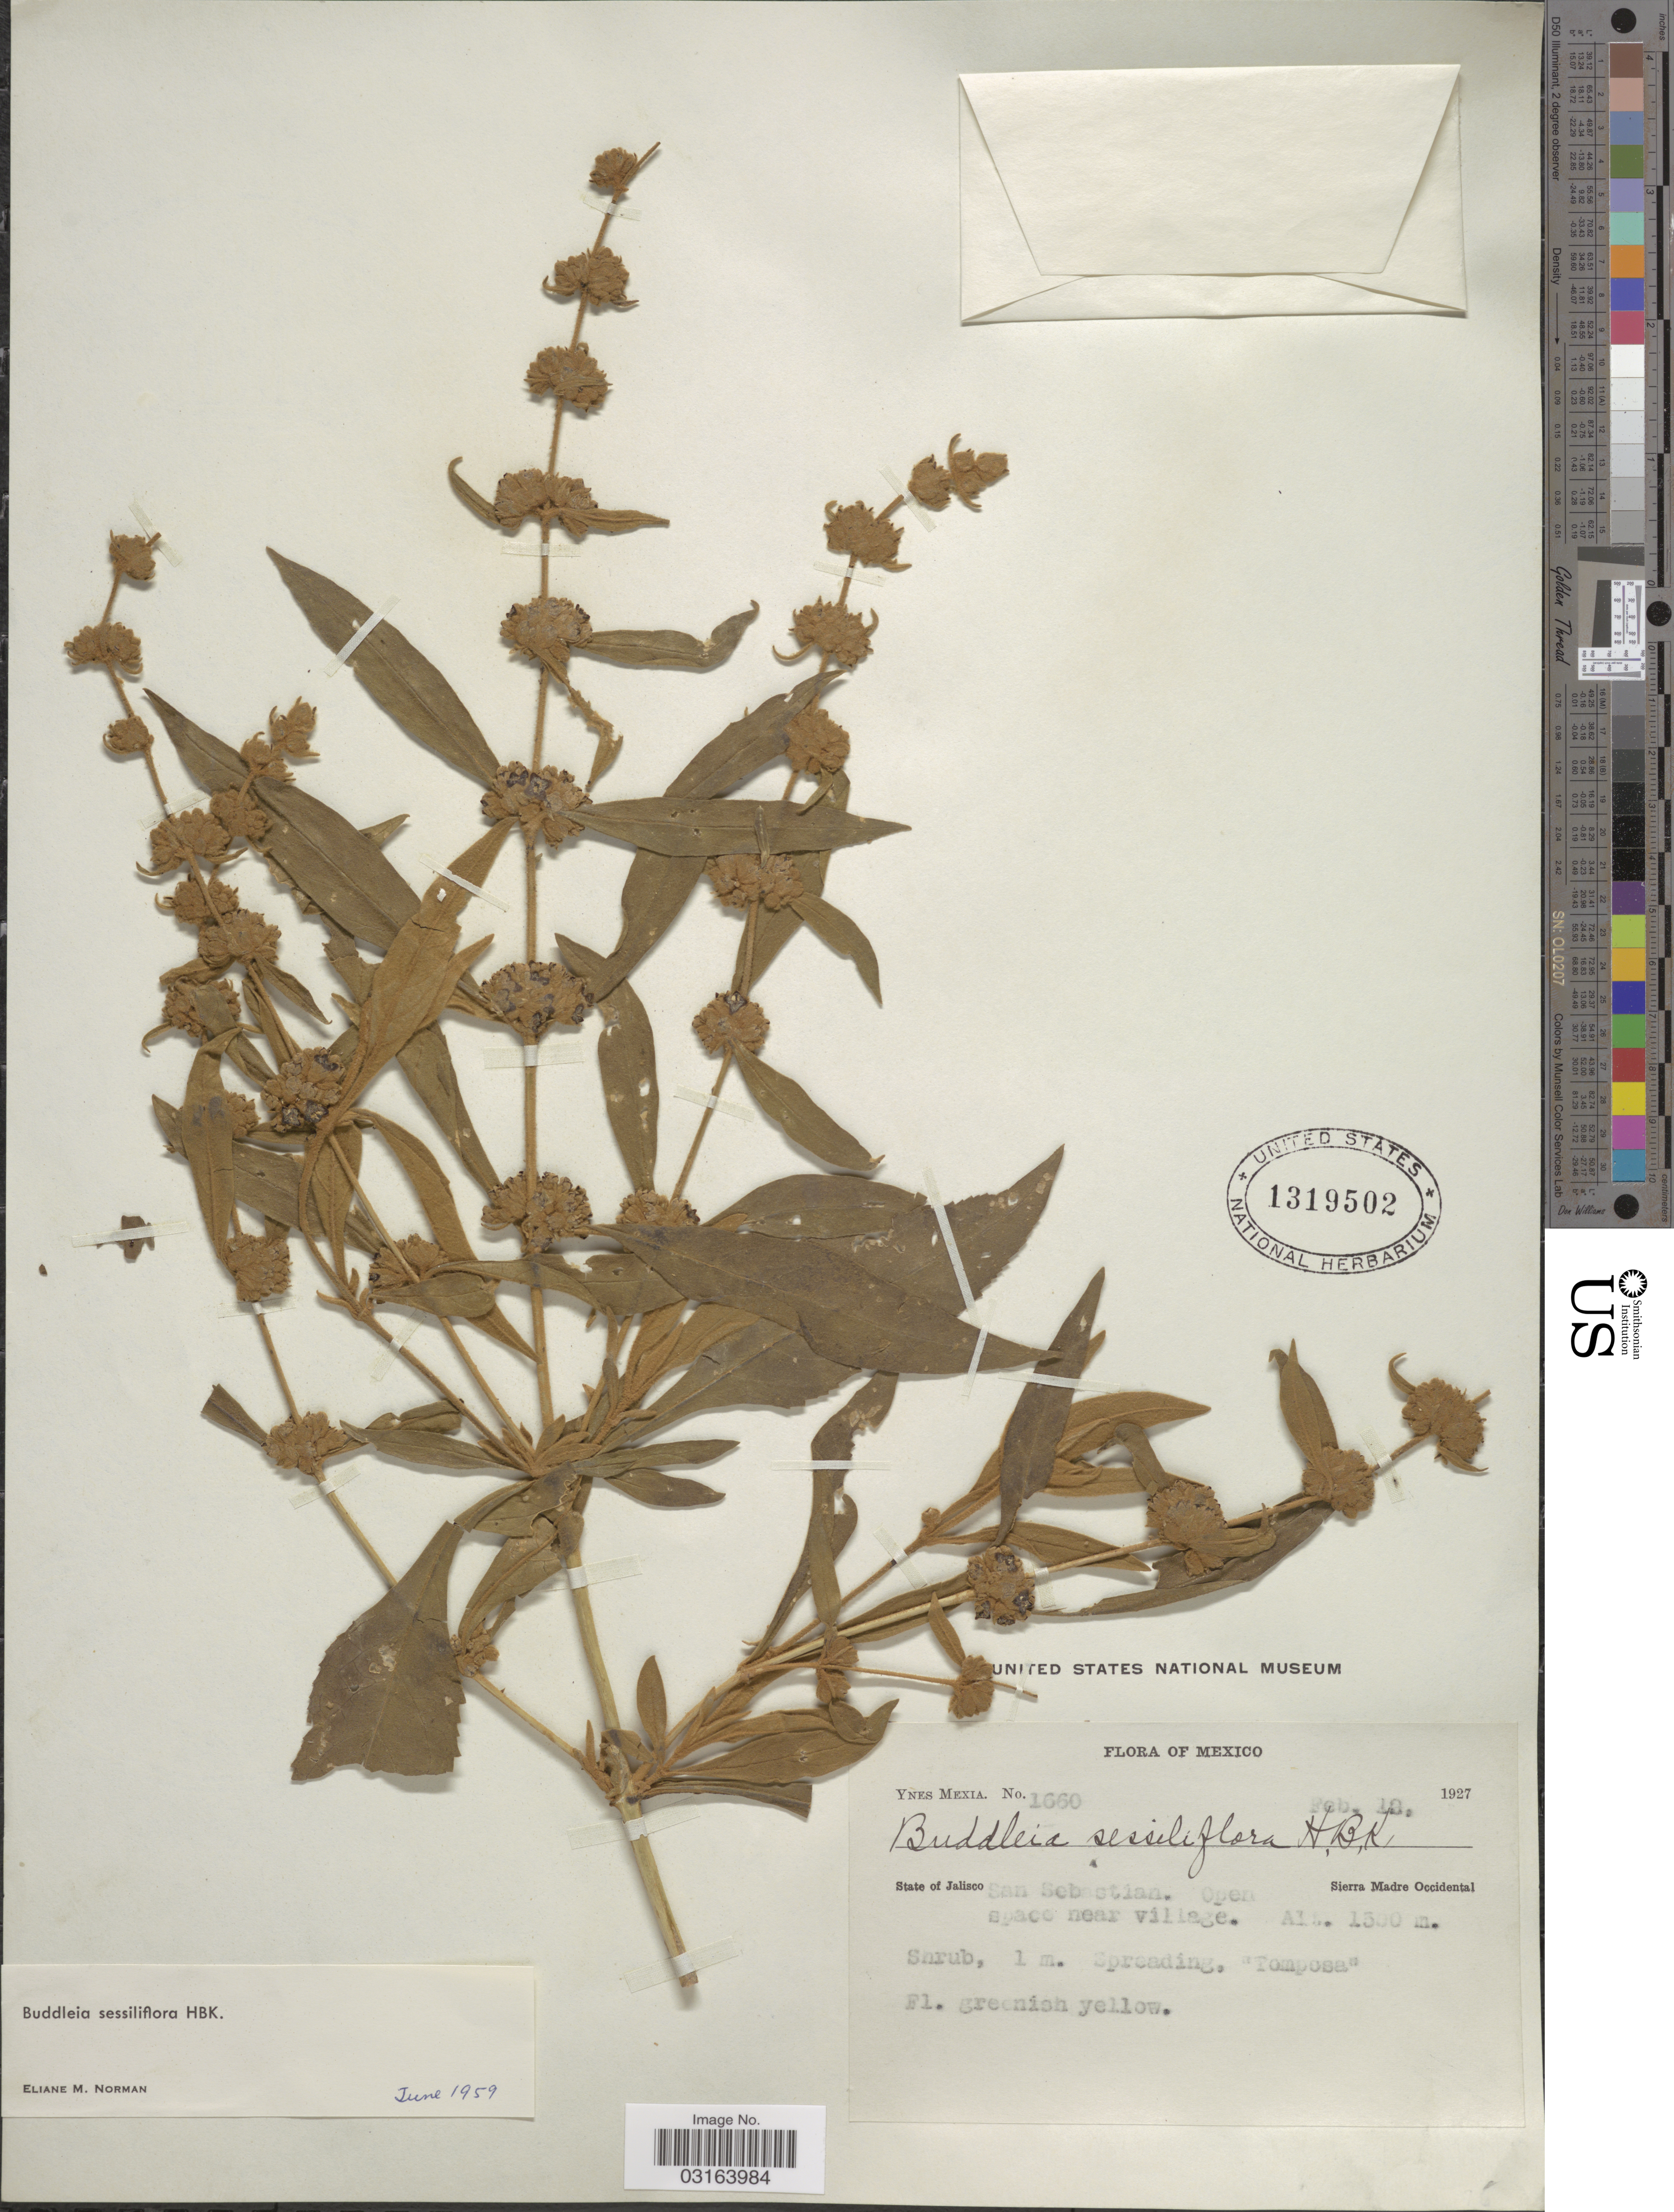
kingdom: Plantae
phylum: Tracheophyta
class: Magnoliopsida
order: Lamiales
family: Scrophulariaceae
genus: Buddleja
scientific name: Buddleja sessiliflora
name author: Kunth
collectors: Y. Mexia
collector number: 1660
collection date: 1927-02-12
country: Mexico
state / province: Jalisco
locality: San Sebastian. Open space near village. Sierra Madre Occidental.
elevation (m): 1500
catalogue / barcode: US 1319502